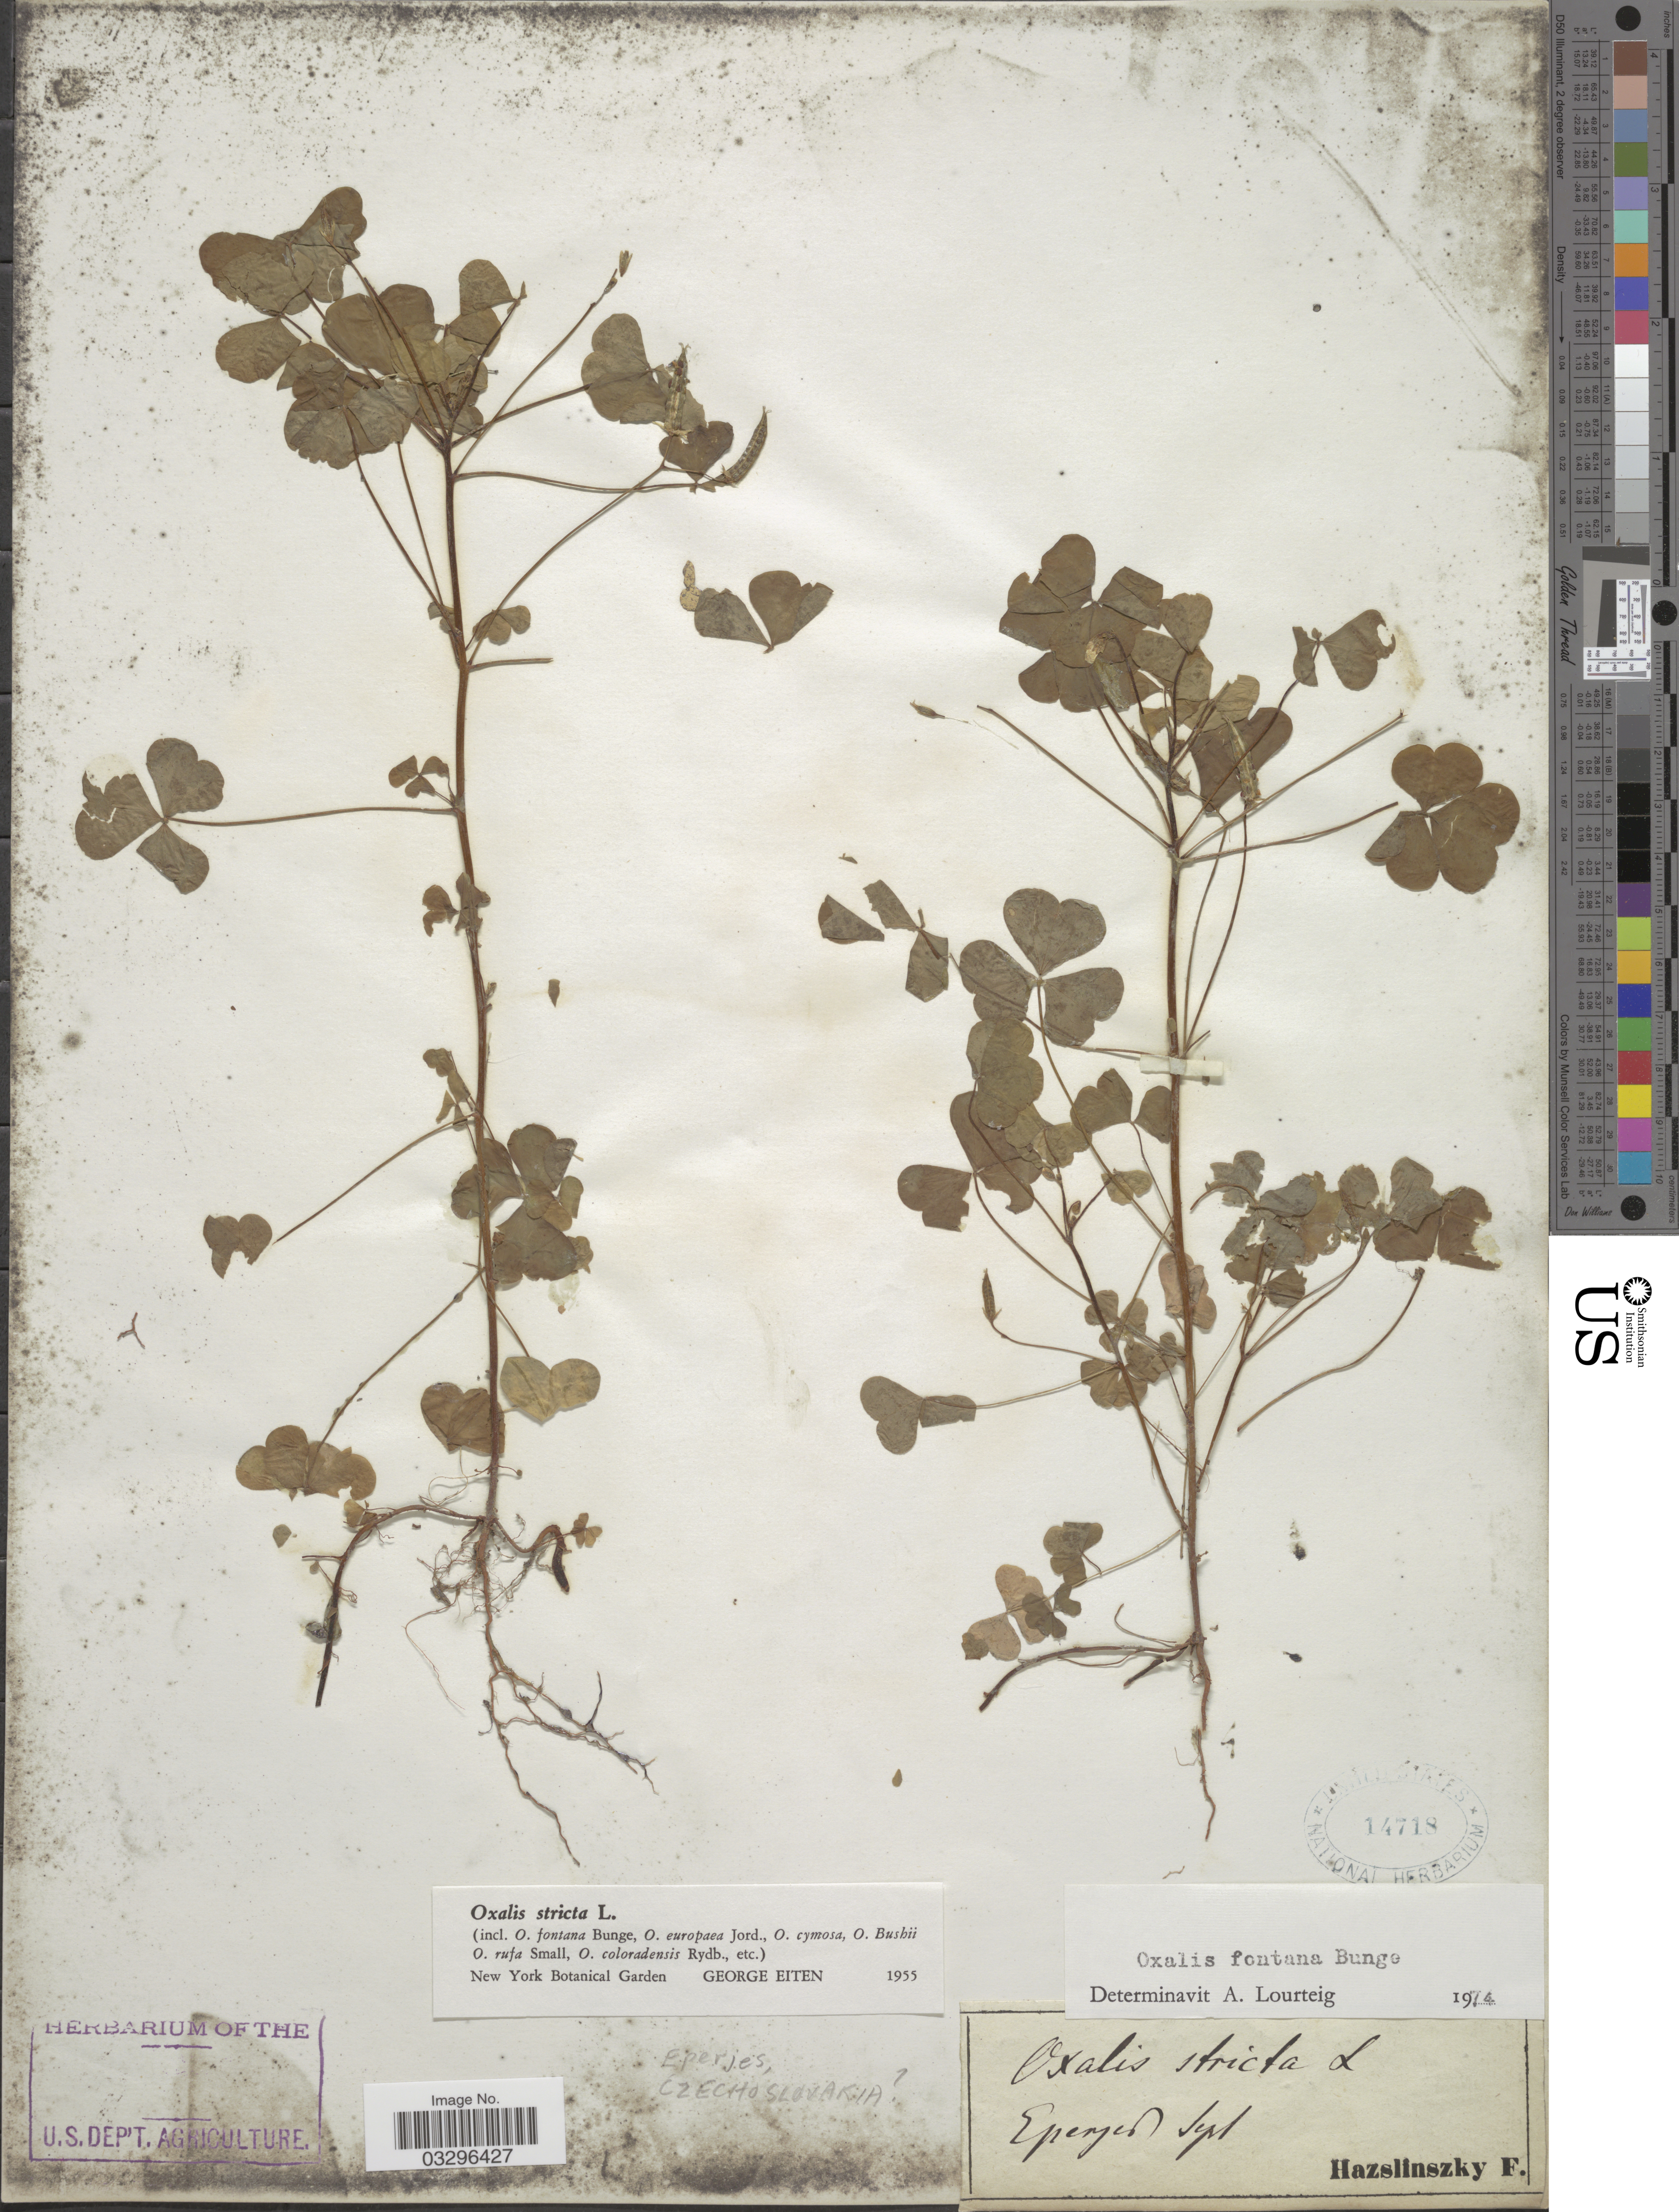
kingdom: Plantae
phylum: Tracheophyta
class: Magnoliopsida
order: Oxalidales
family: Oxalidaceae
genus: Oxalis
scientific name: Oxalis fontana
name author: Bunge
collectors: F. Hazslinsky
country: Hungary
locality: Eperjes.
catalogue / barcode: US 14718